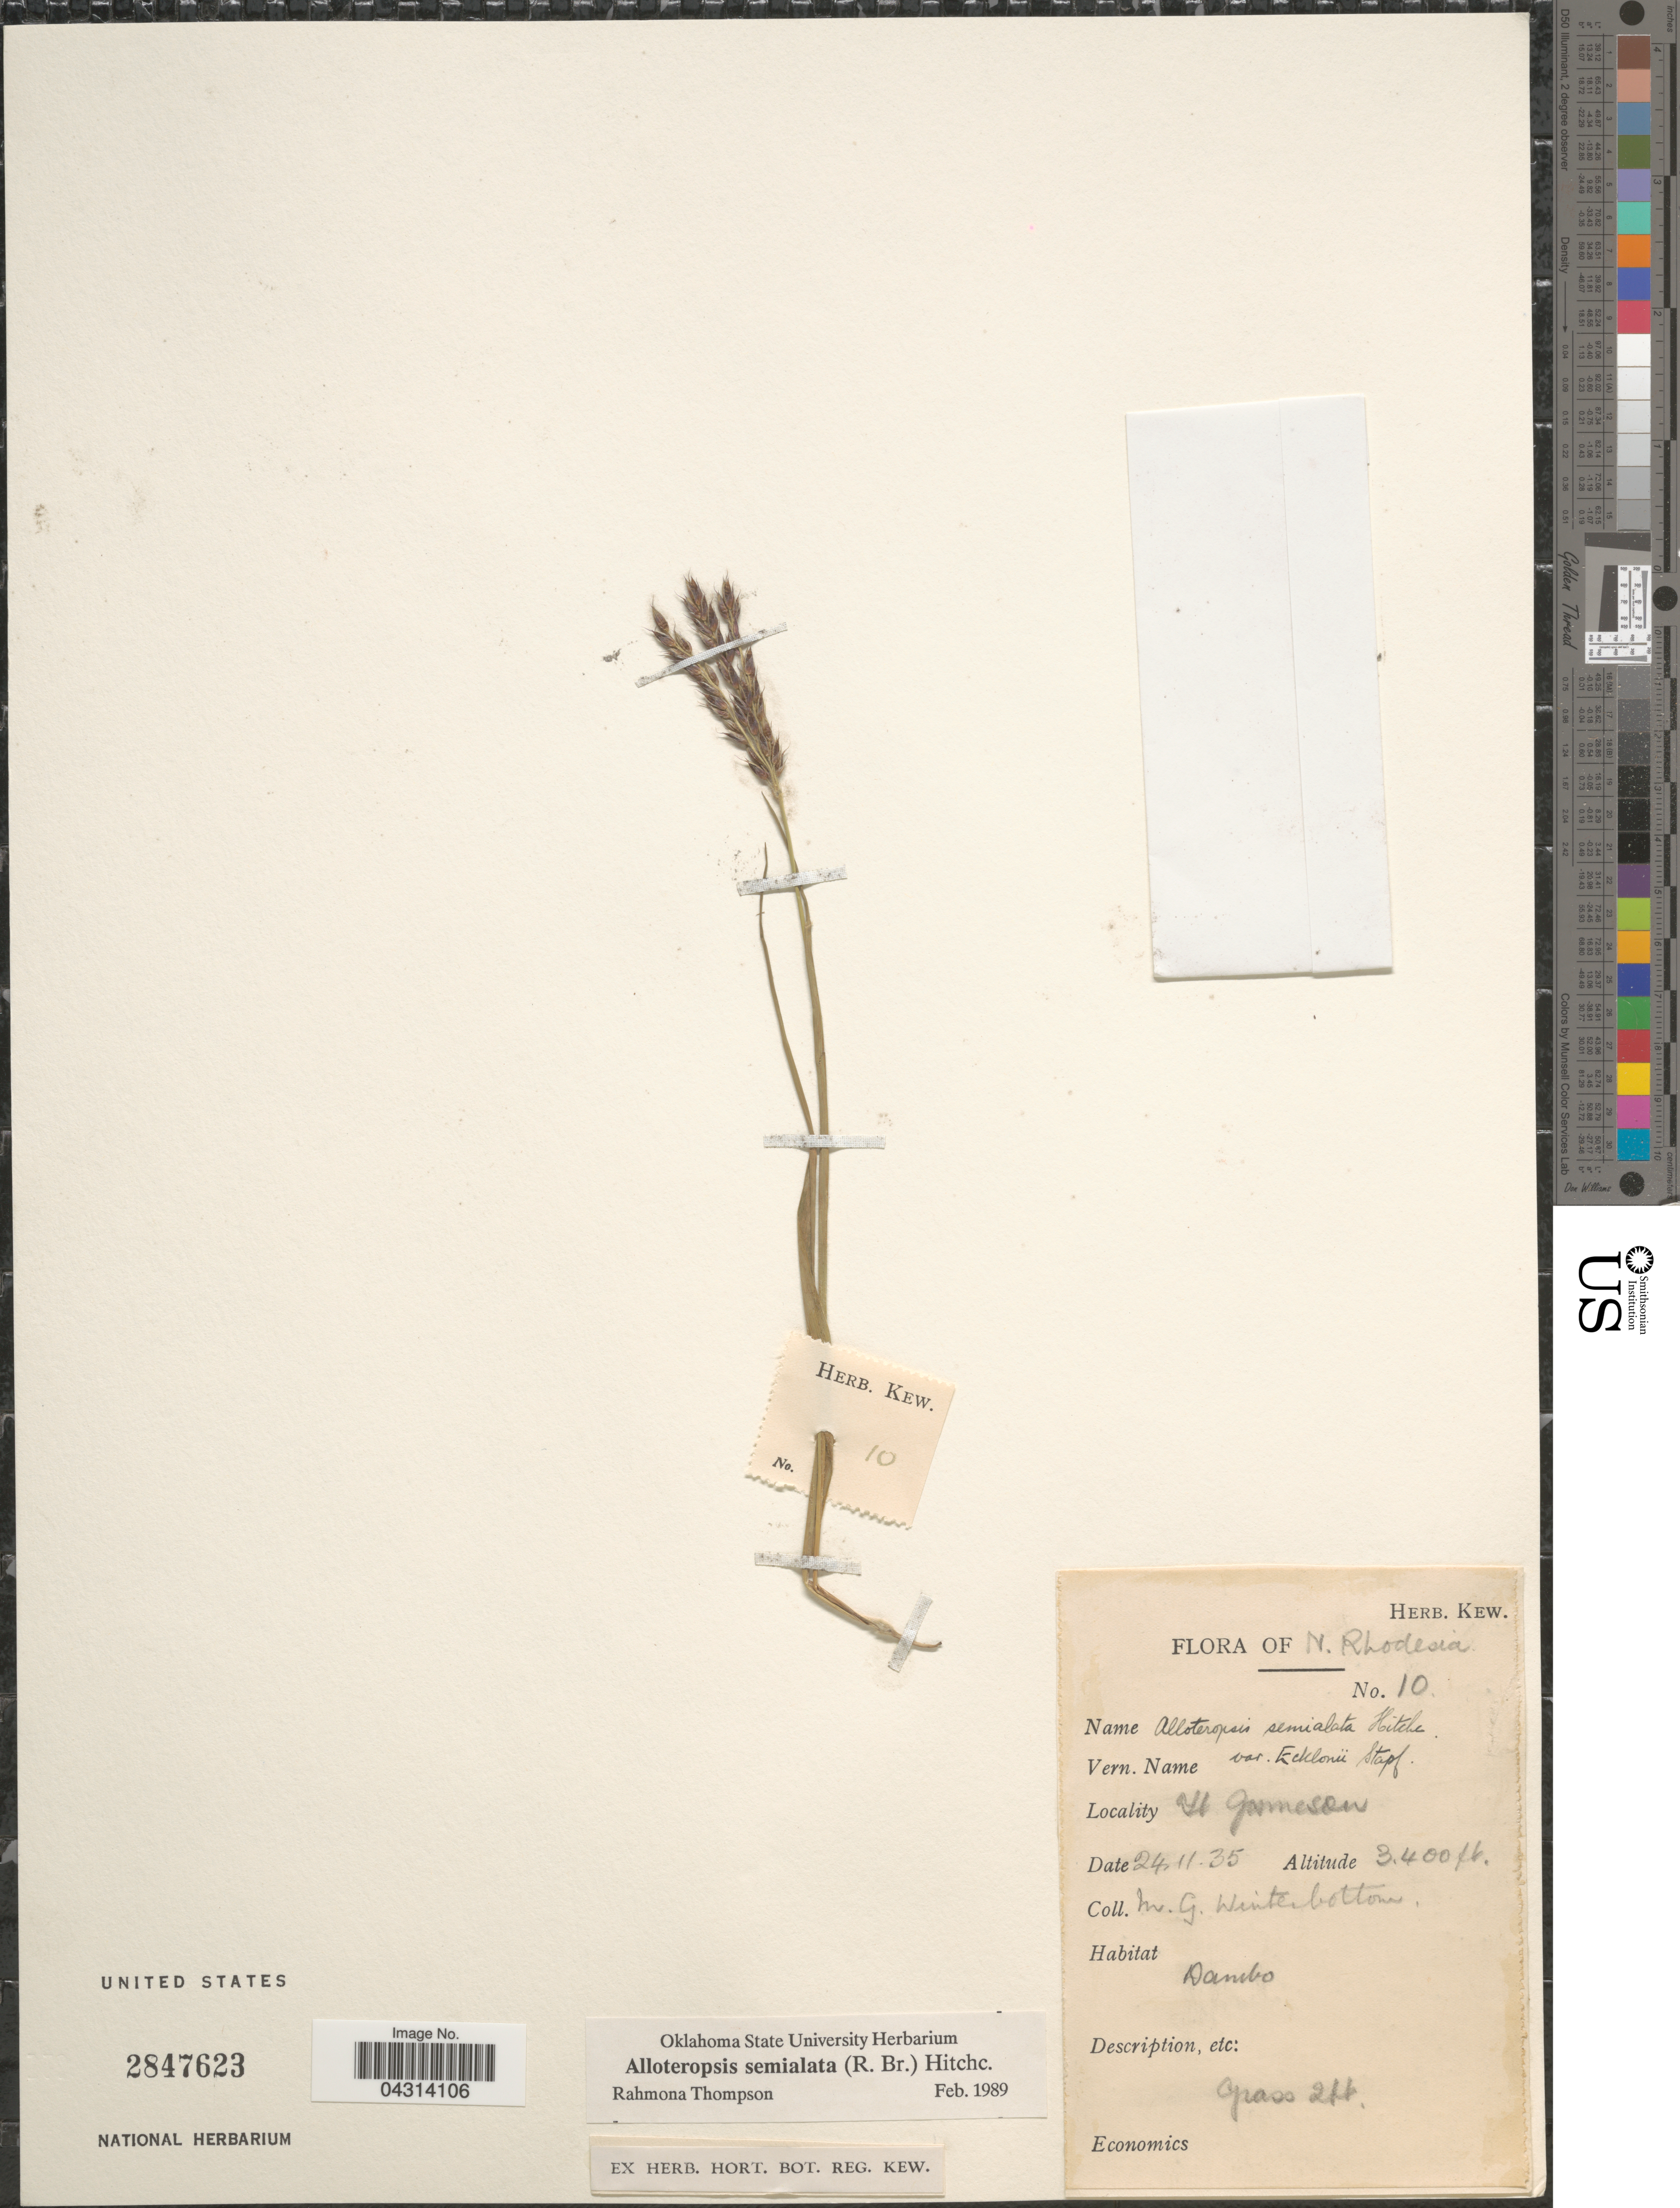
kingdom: Plantae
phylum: Tracheophyta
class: Liliopsida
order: Poales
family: Poaceae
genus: Alloteropsis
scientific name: Alloteropsis semialata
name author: (R. Br.) Hitchc.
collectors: M. Winterbottom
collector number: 10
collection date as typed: Transcribed d/m/y: 24/11/35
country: Zambia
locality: N. Rhodesia. St. Jameson.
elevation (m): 1036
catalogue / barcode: US 847623